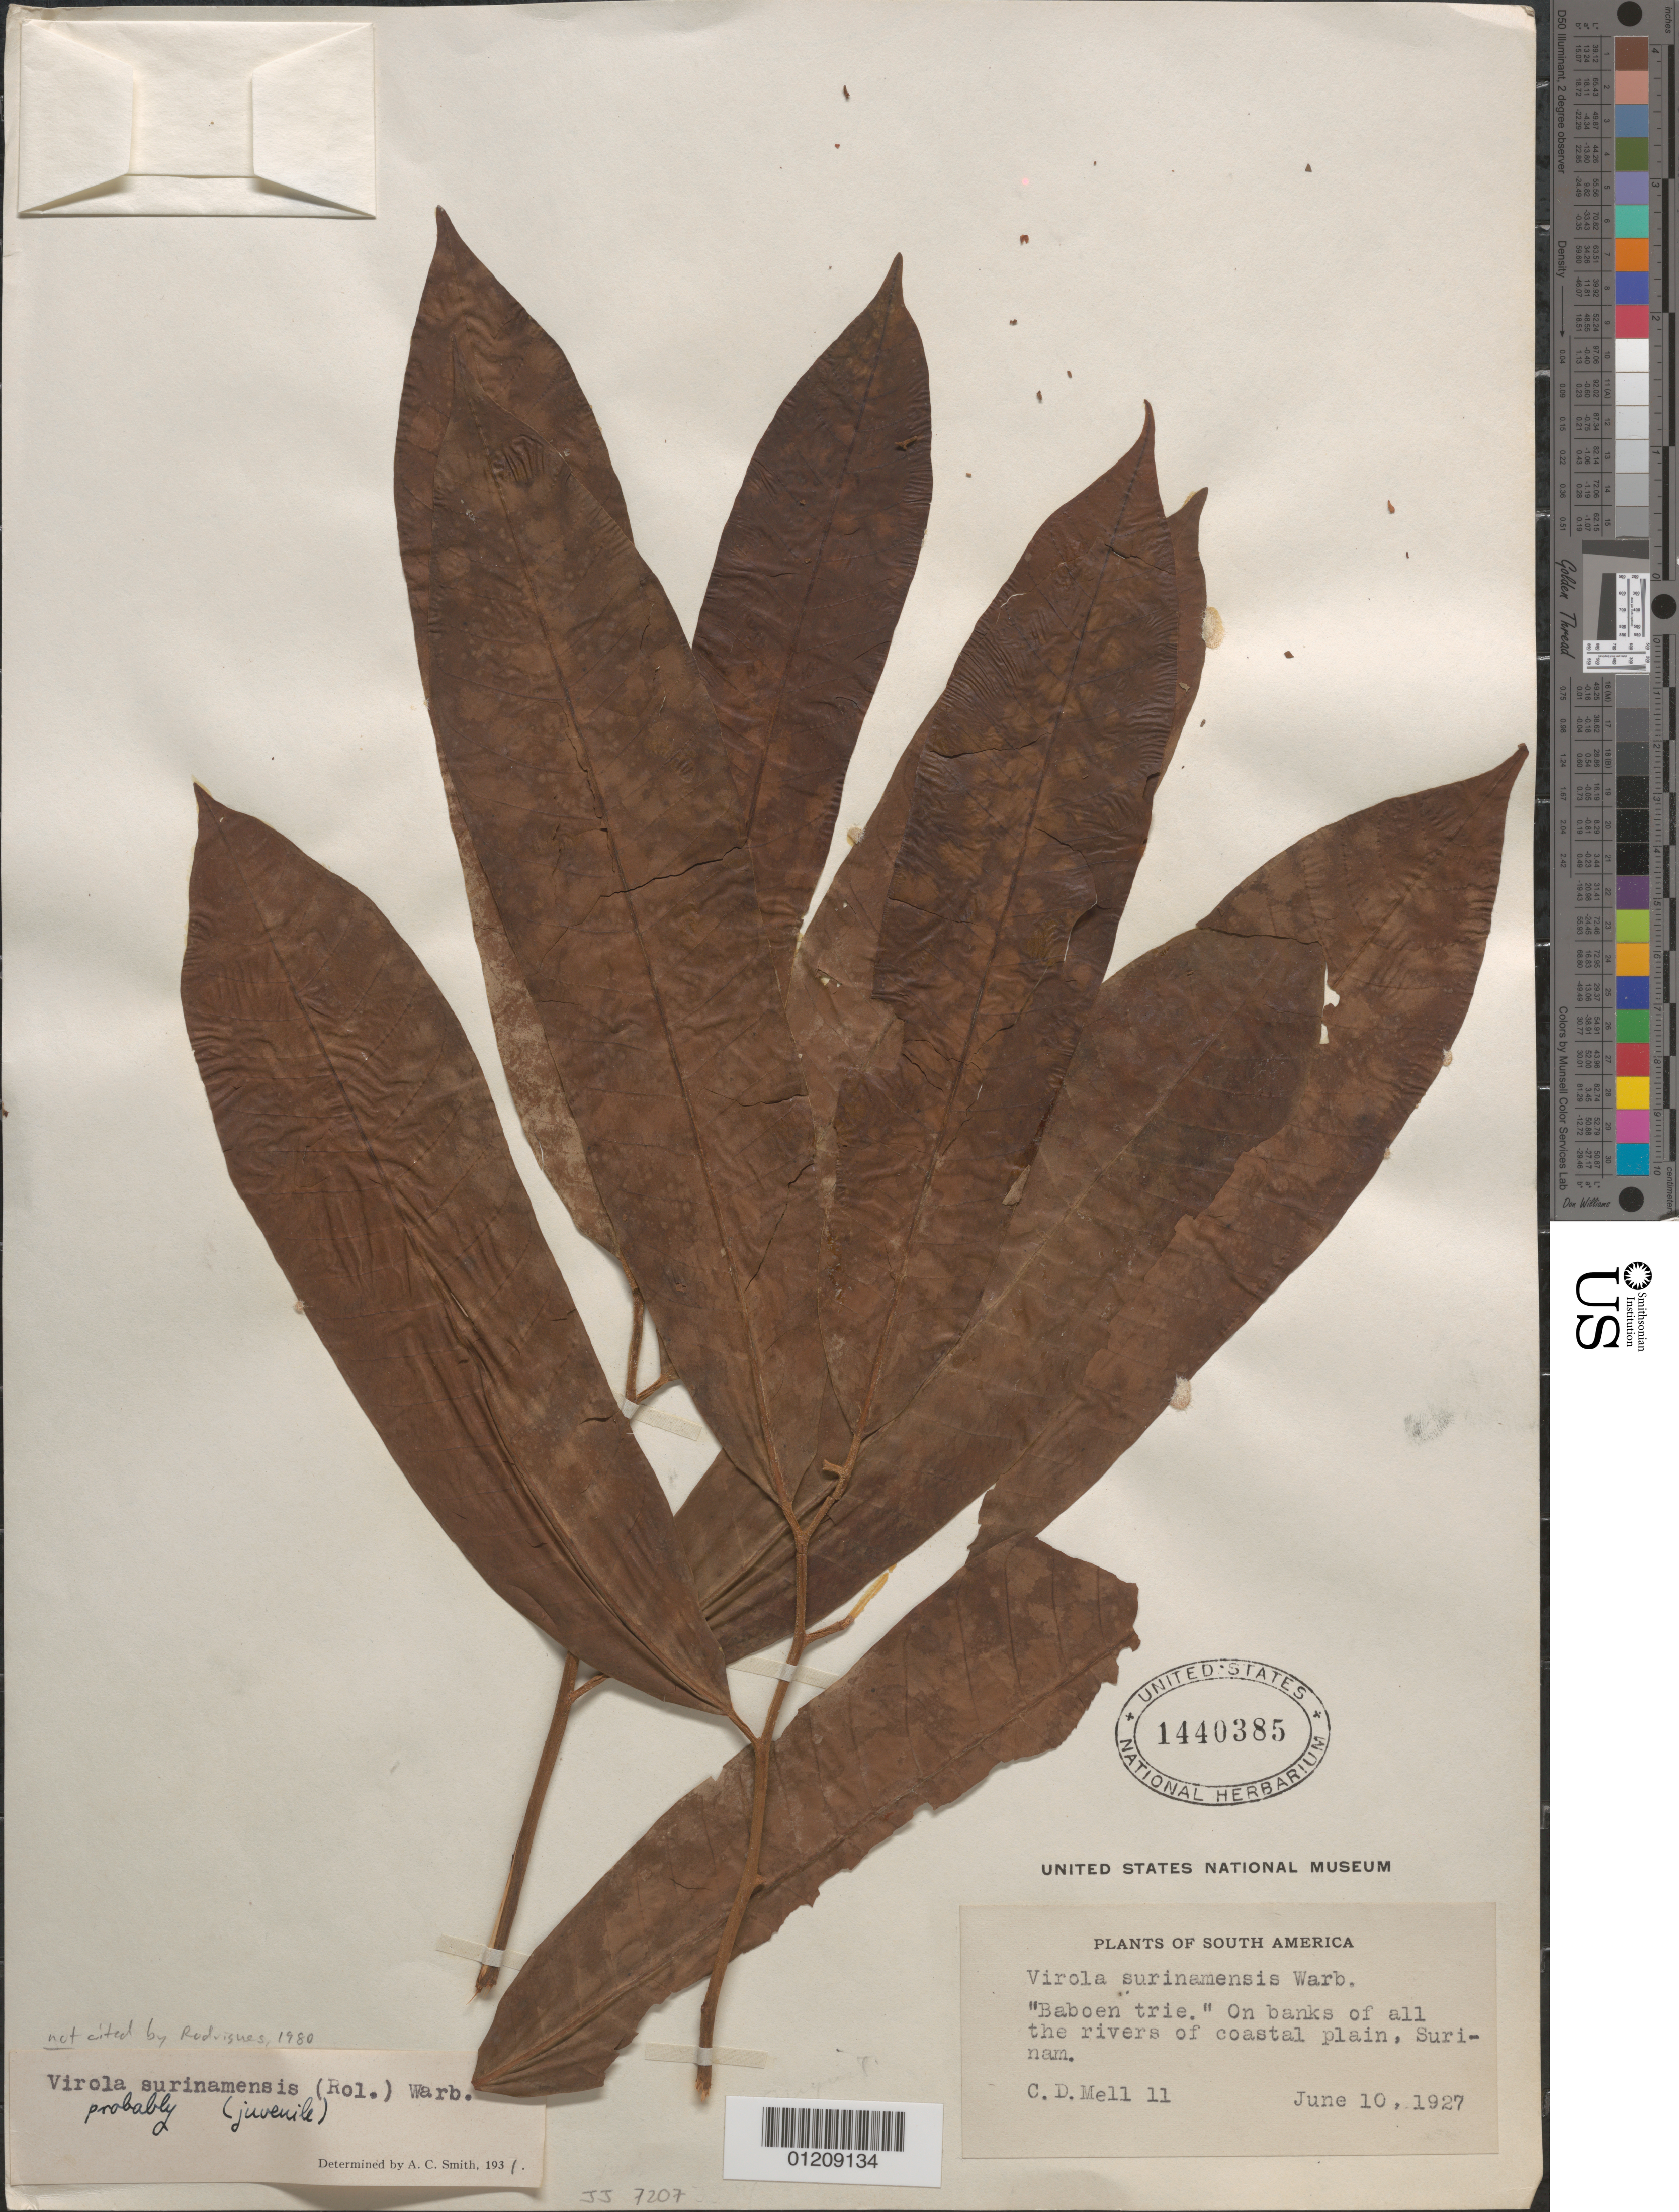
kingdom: Plantae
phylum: Tracheophyta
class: Magnoliopsida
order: Magnoliales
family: Myristicaceae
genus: Virola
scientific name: Virola surinamensis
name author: (Rol.) Warb.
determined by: Smith, A. C.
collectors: C. D. Mell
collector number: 11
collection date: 1927-06-10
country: Suriname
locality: On banks of all the rivers of coastal plain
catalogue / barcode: US 1440385